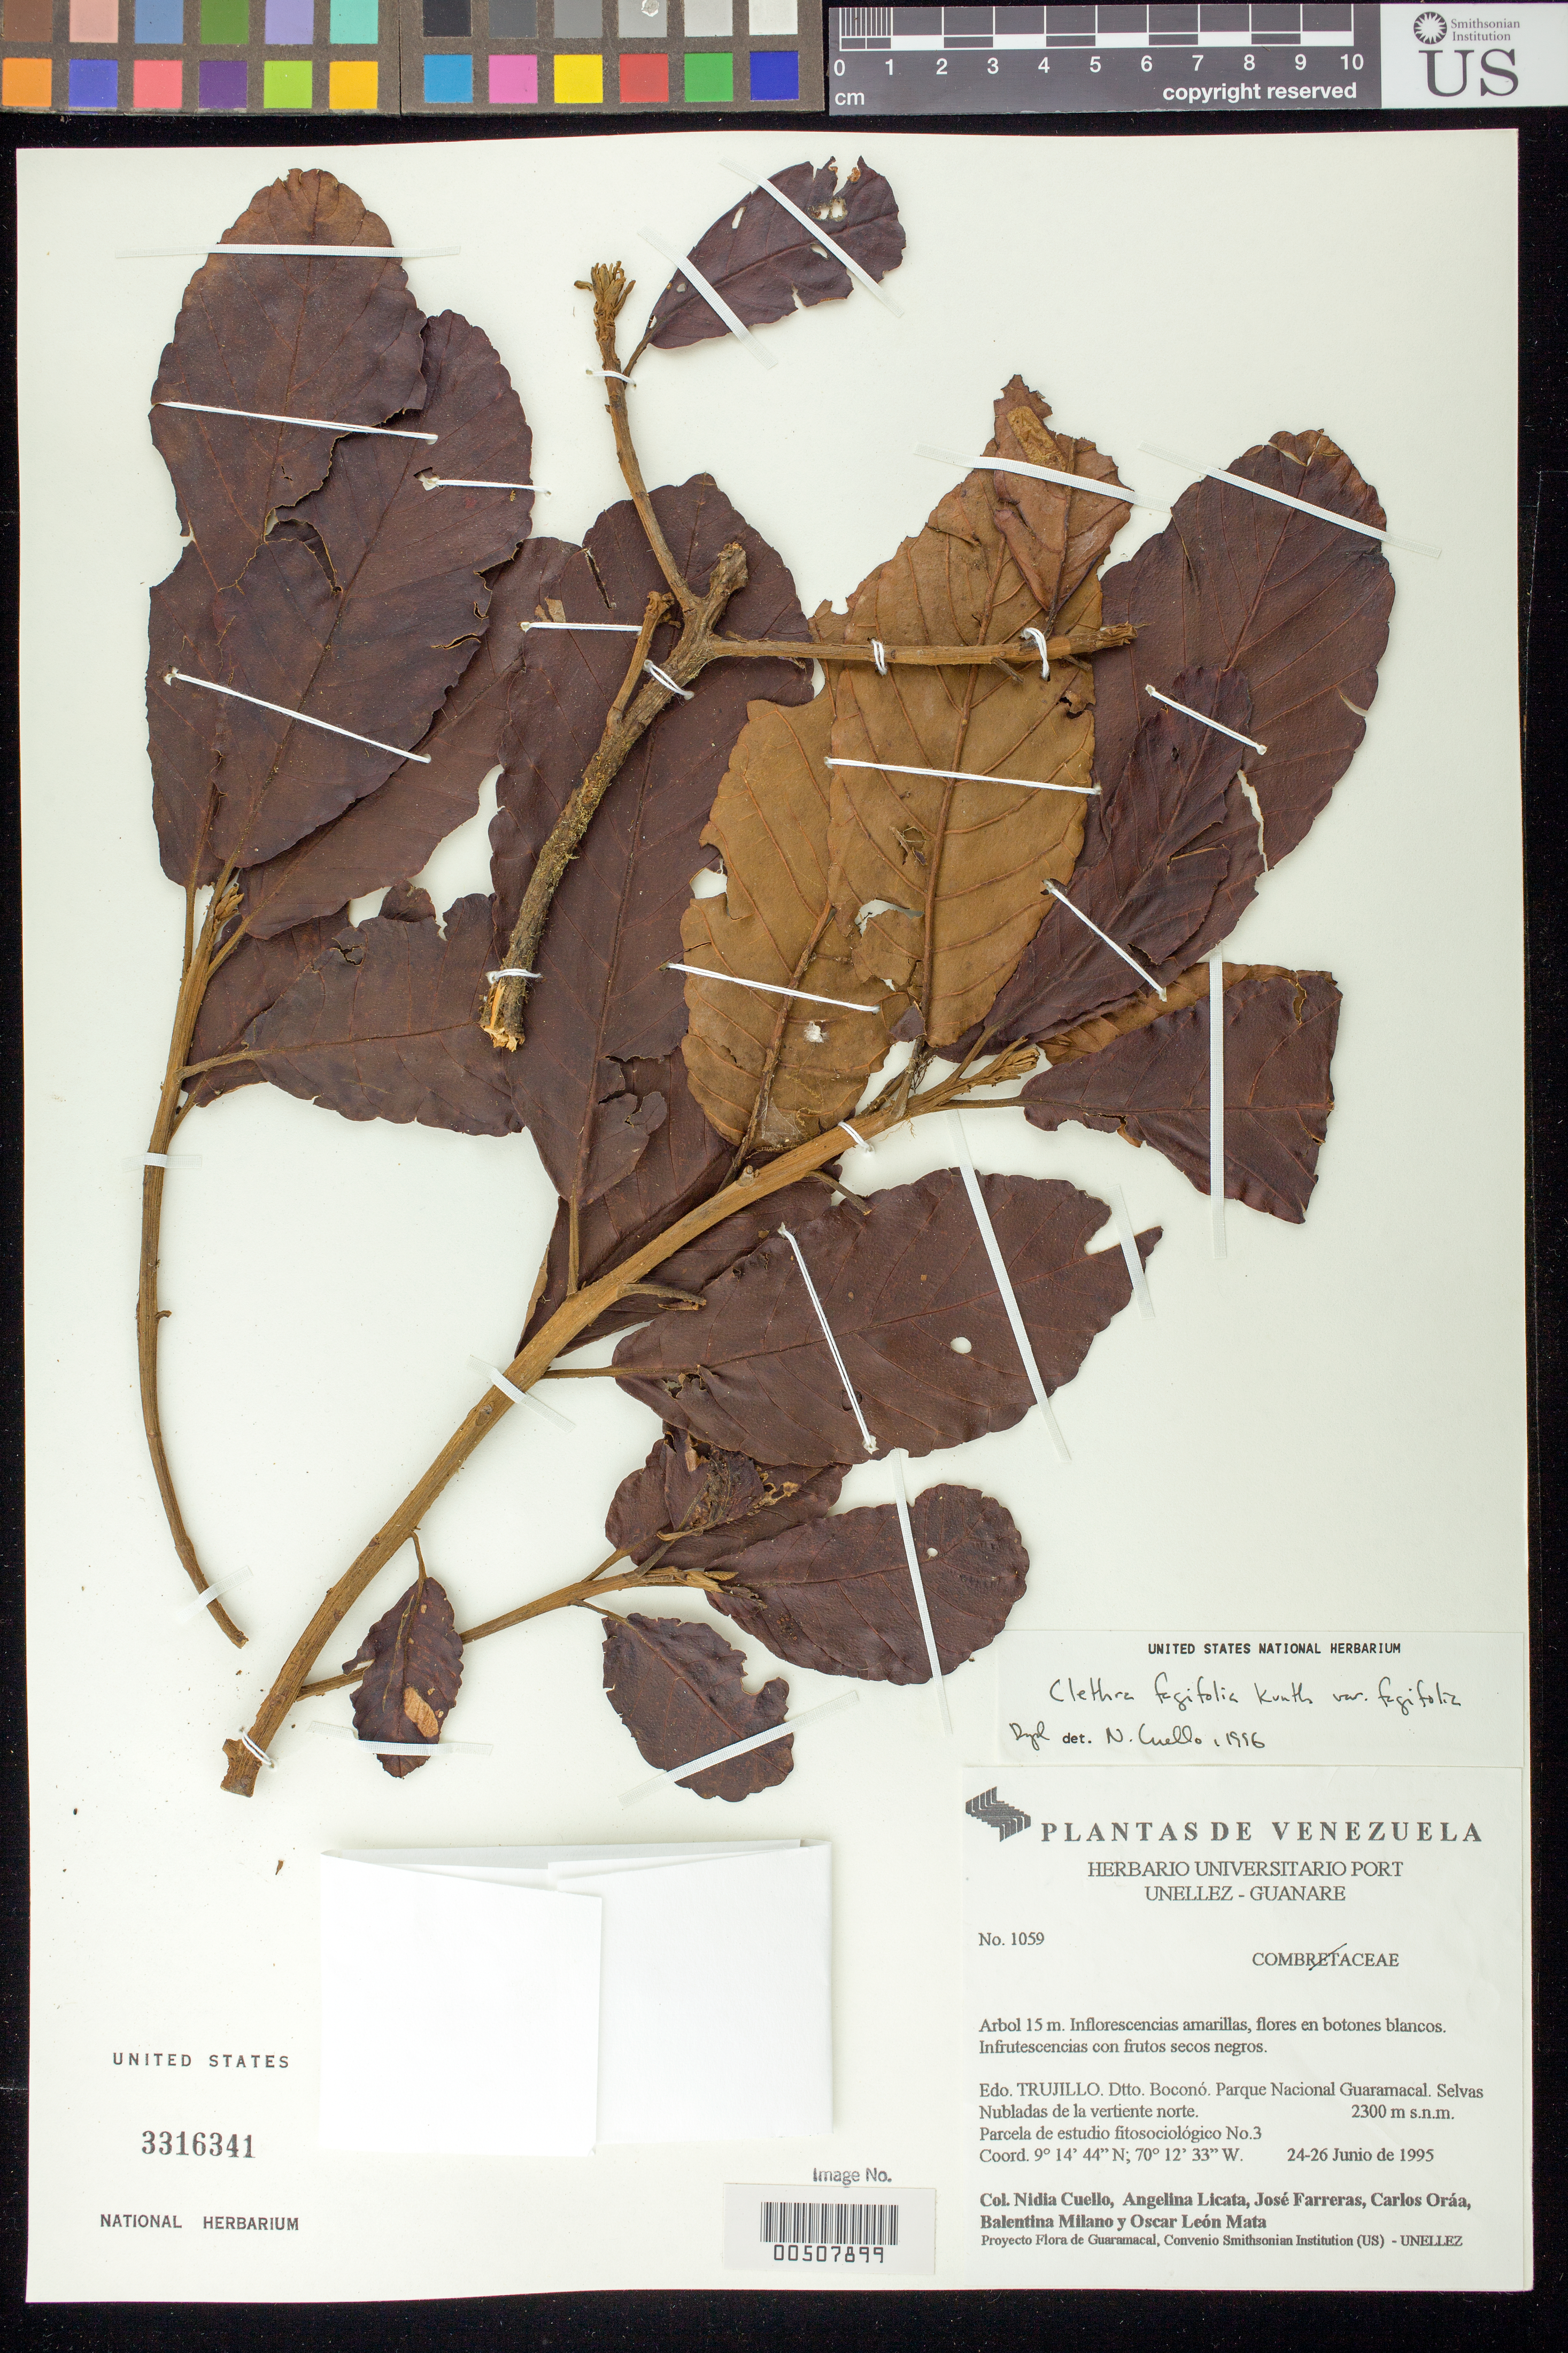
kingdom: Plantae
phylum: Tracheophyta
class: Magnoliopsida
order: Ericales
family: Clethraceae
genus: Clethra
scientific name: Clethra fagifolia var. fagifolia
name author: Kunth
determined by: Cuello, Nidia L.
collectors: N. L. Cuello, A. Licata, J. Farreras, C. Oráa, B. Milano & O. Mata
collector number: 1059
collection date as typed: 24 Jun 1995 to 26 Jun 1995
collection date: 1995-06-24/1995-06-26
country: Venezuela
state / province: Trujillo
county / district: Boconó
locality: Parque Nacional Guaramacal, vertiente N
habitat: Selvas Nubladas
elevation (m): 2300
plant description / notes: MO, PORT, US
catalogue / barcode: US 3316341